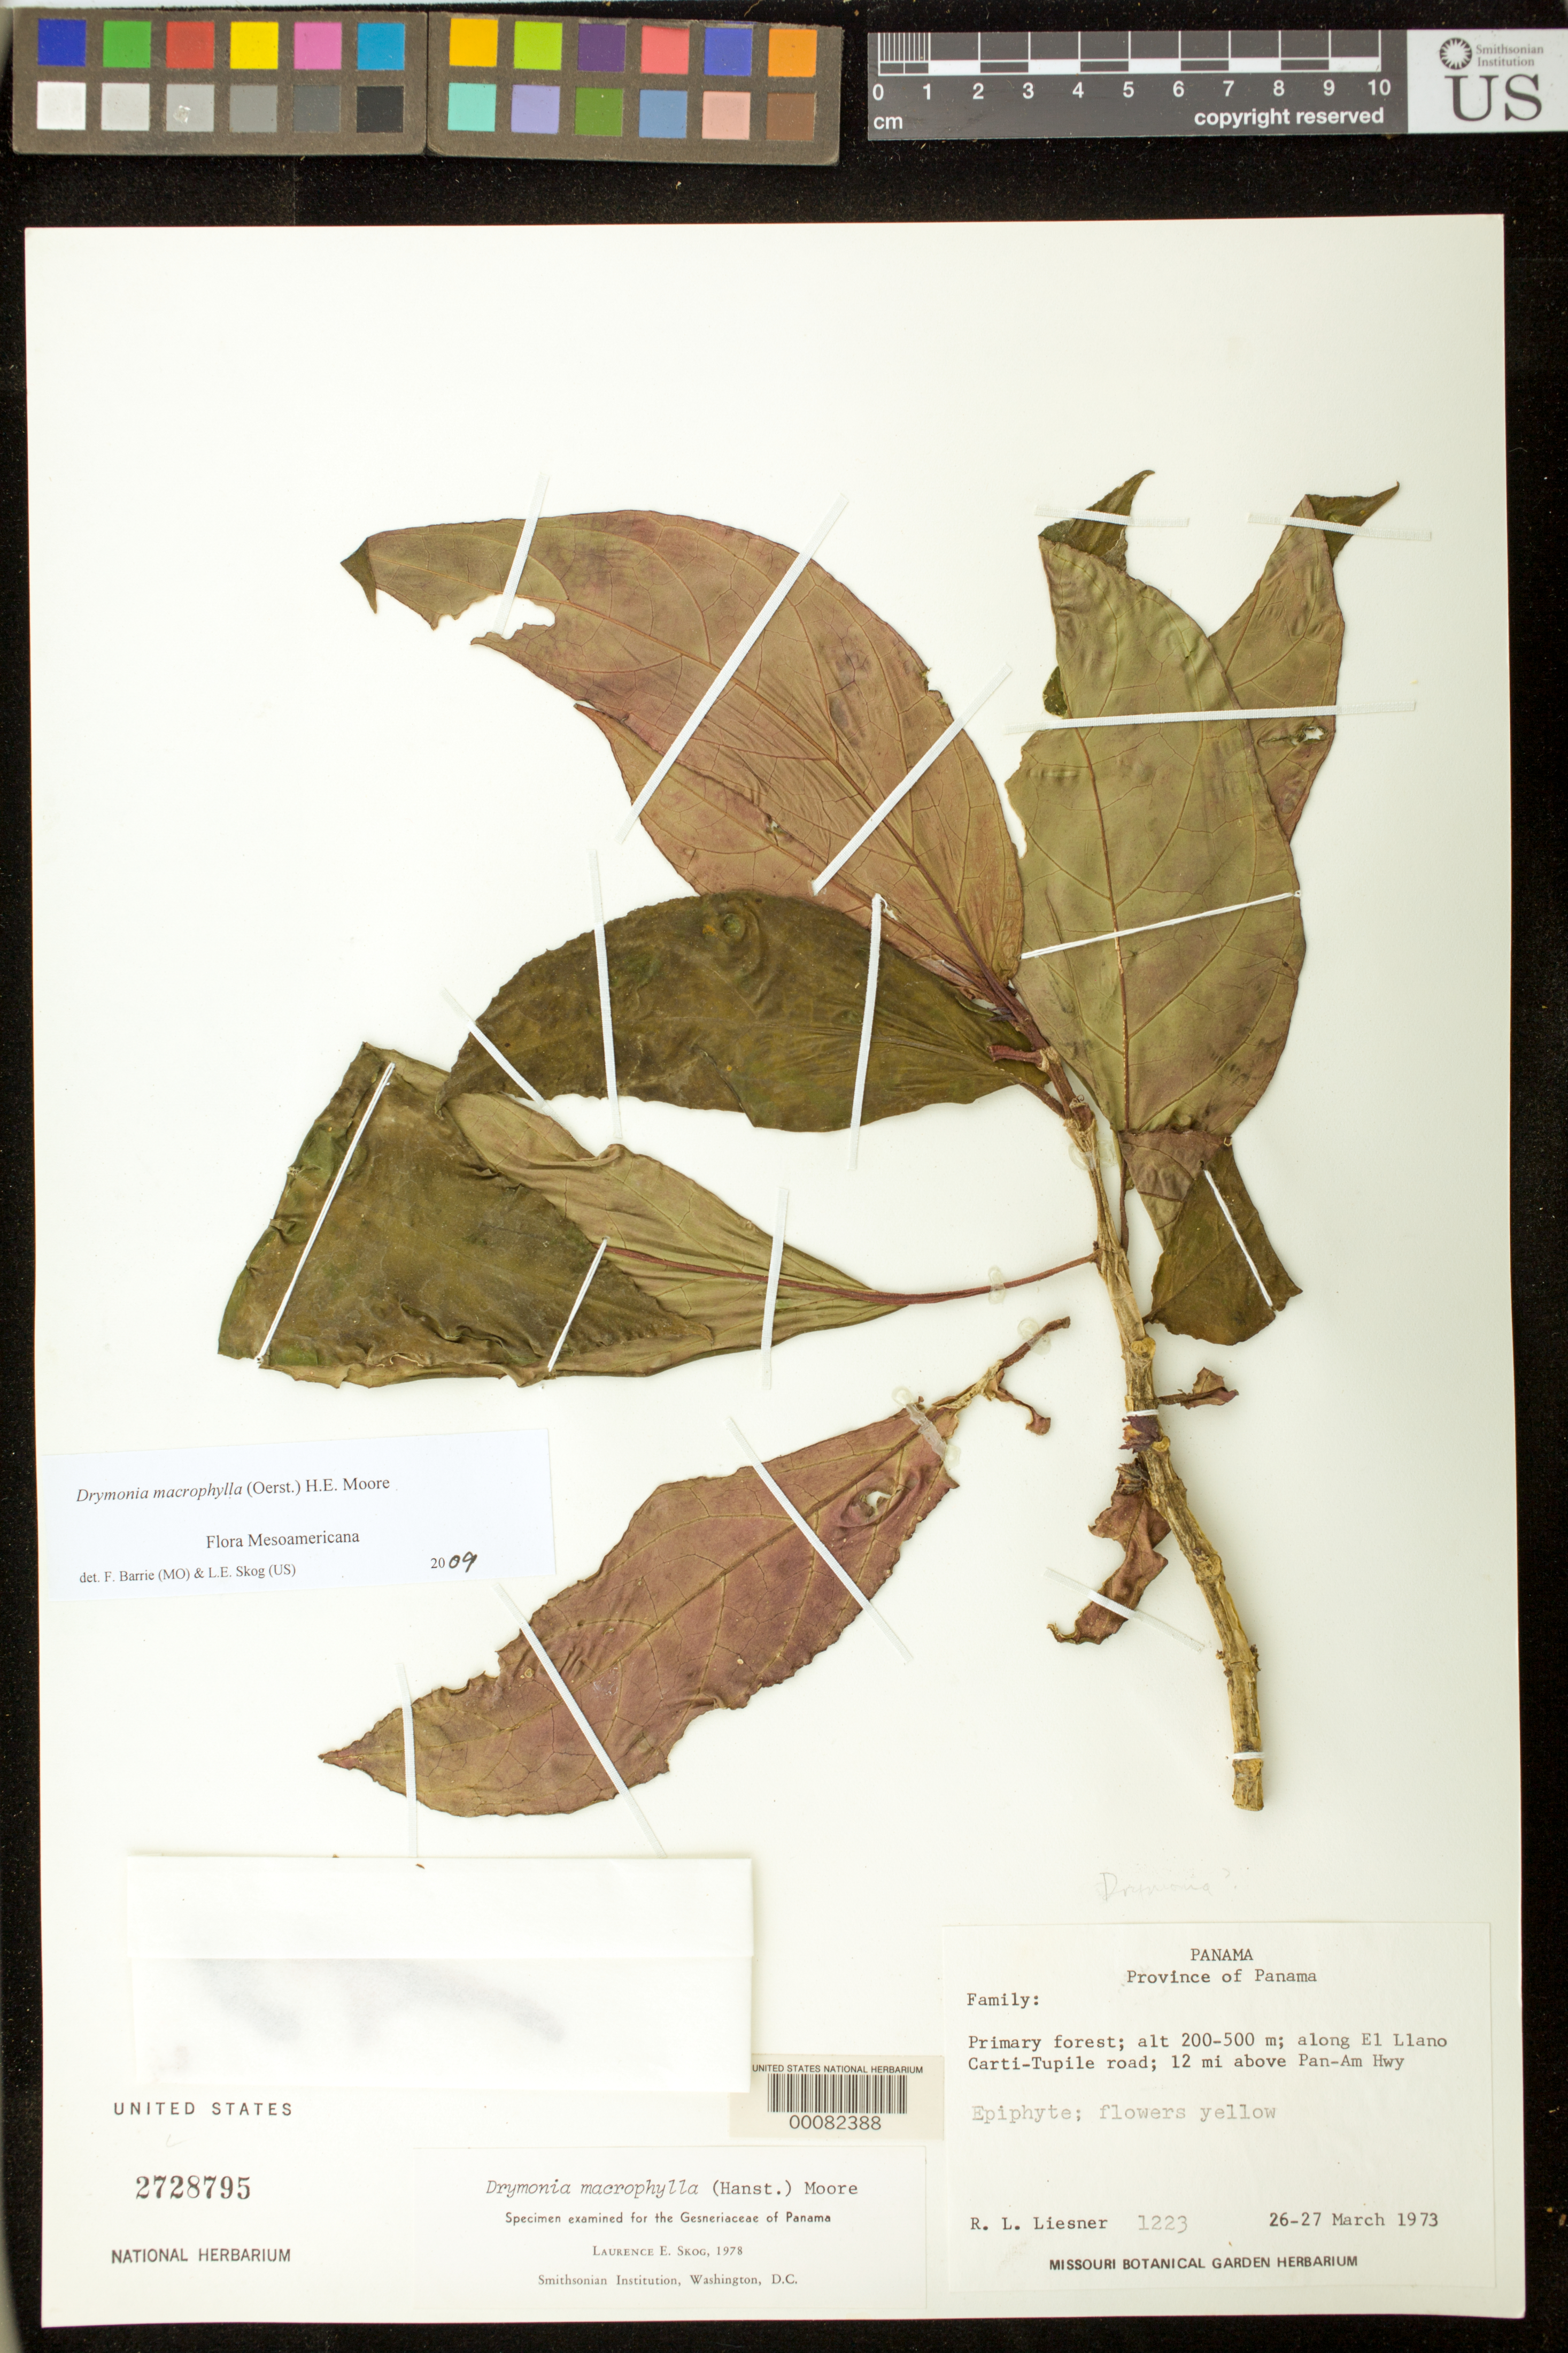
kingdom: Plantae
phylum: Tracheophyta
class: Magnoliopsida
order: Lamiales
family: Gesneriaceae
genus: Drymonia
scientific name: Drymonia macrophylla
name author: (Oerst.) H.E. Moore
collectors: R. L. Liesner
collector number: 1223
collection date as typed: Mar 1973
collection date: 1973-03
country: Panama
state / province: Panamá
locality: Along El Llano Carti-Tupile road, 12 mi above Pan-Am hwy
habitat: Primary forest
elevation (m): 200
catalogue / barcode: US 2728795